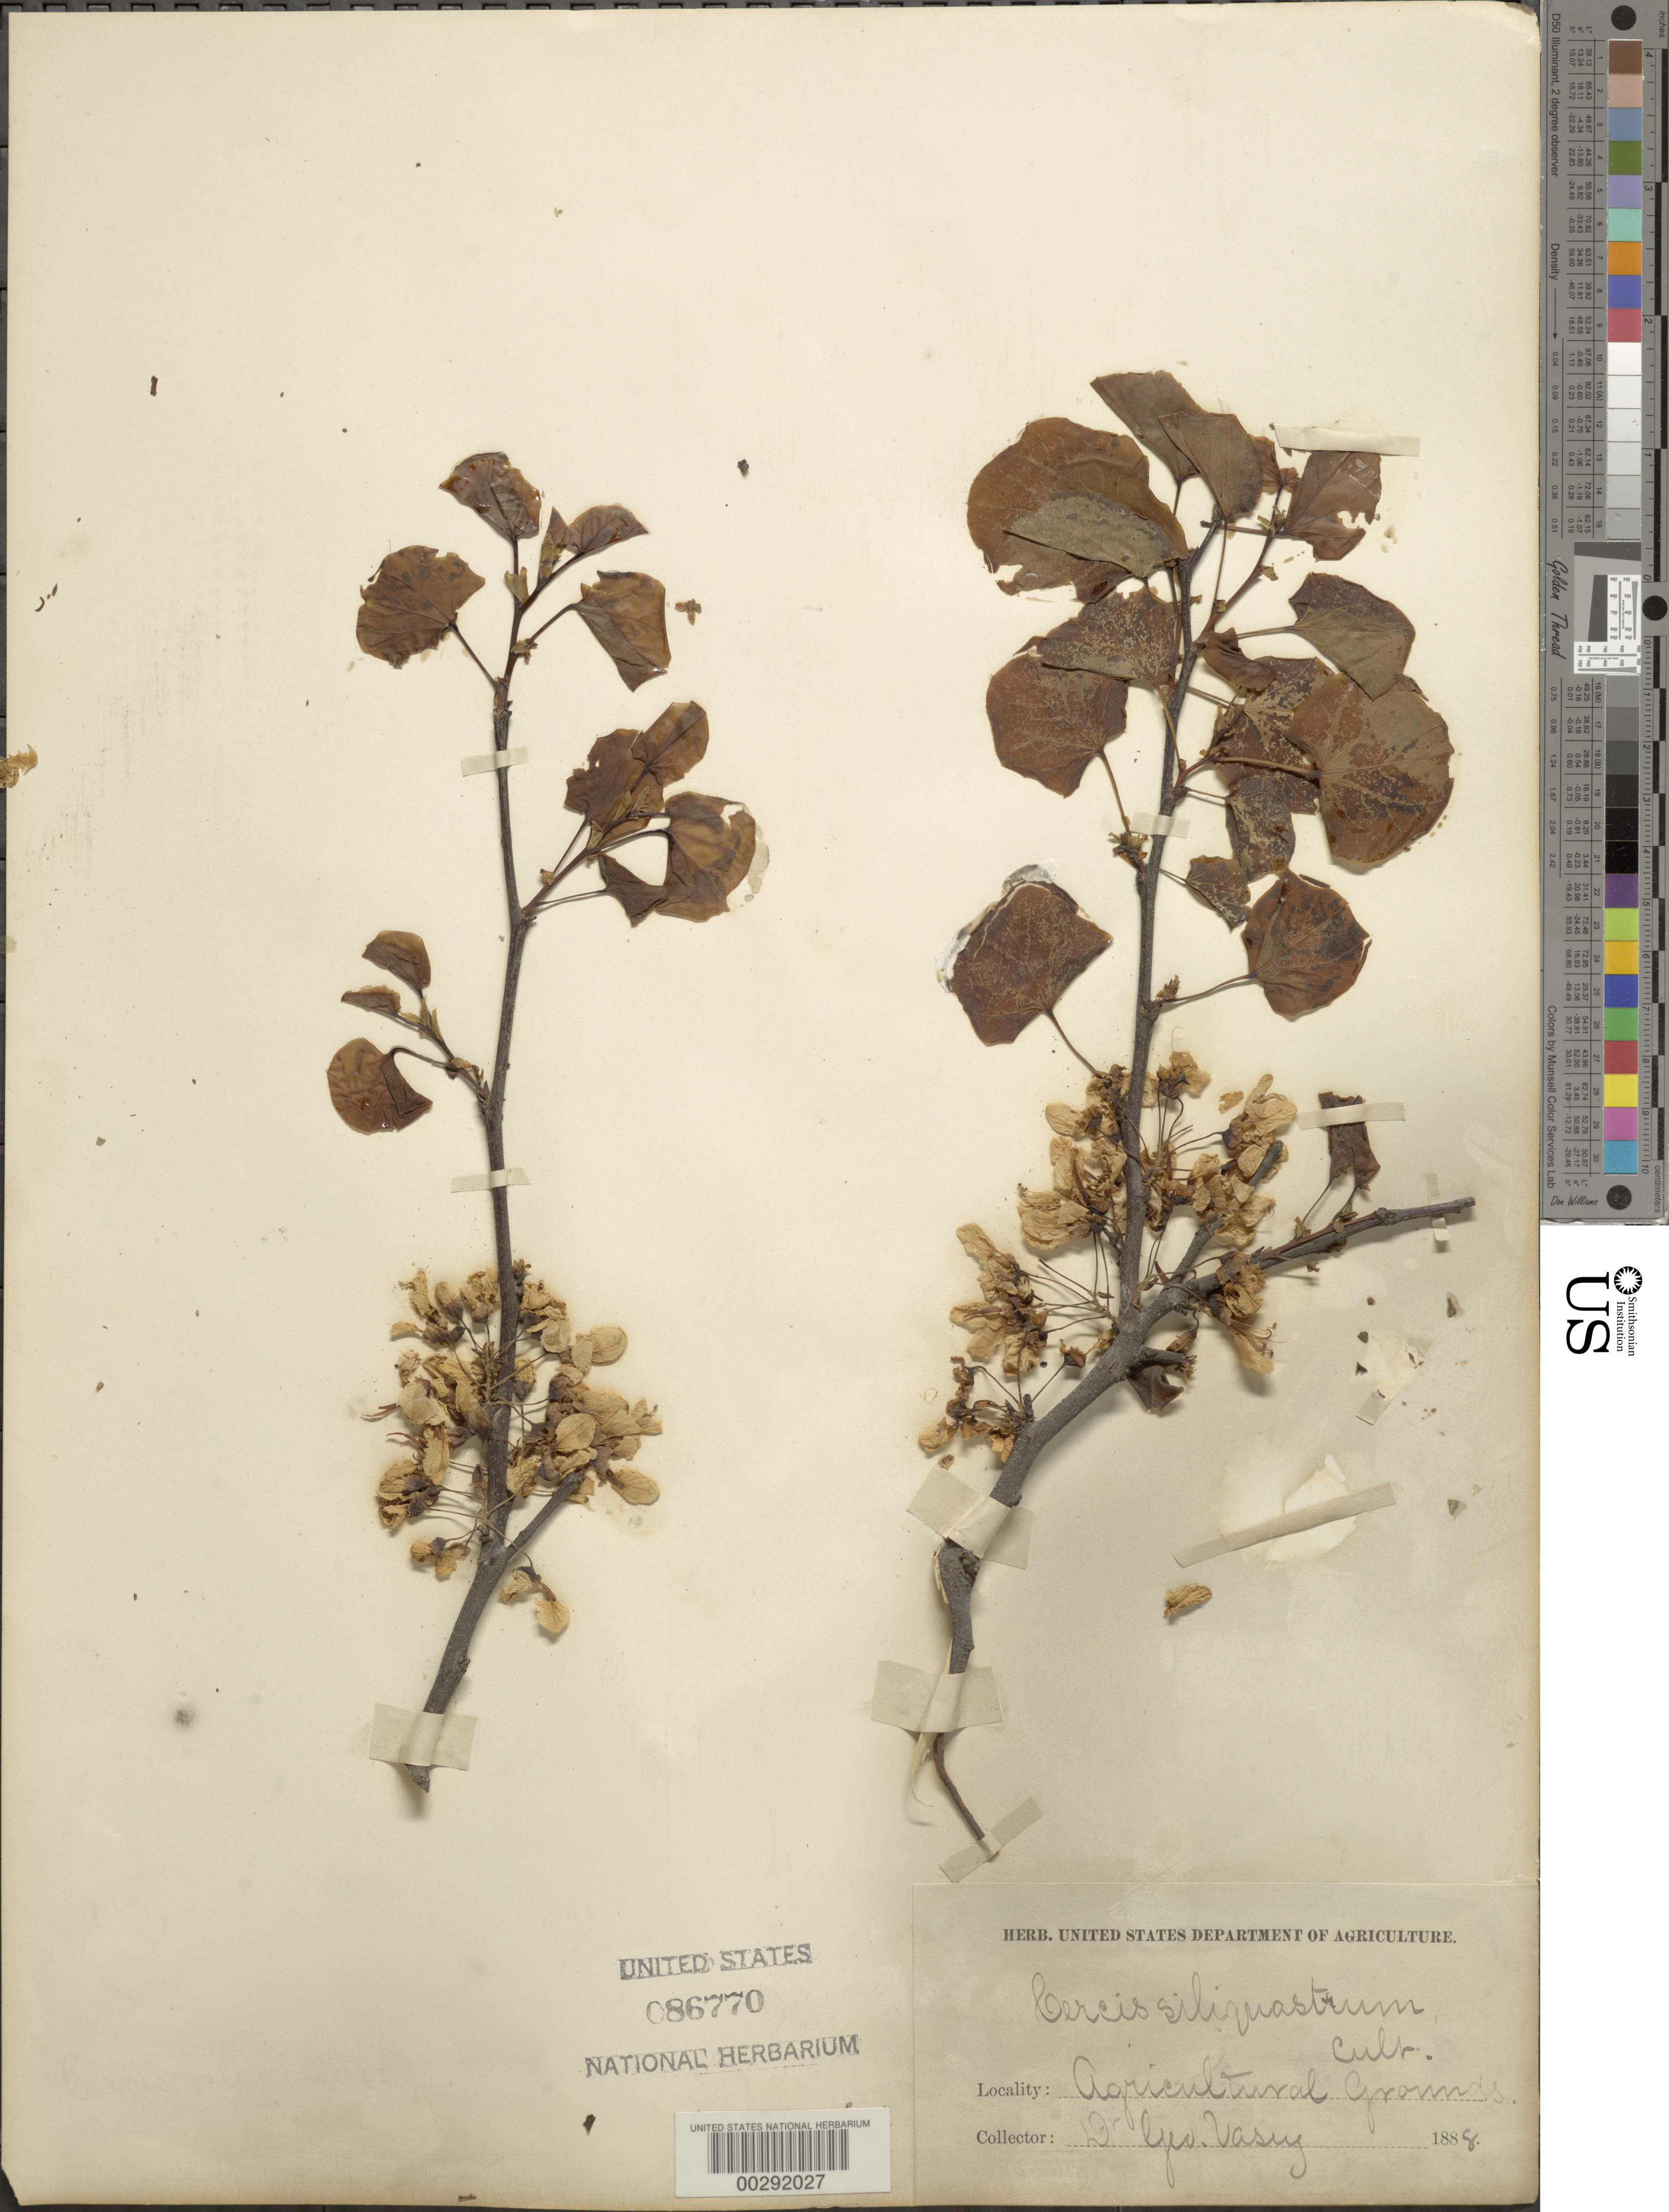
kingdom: Plantae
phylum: Tracheophyta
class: Magnoliopsida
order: Fabales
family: Fabaceae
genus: Cercis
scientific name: Cercis siliquastrum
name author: L.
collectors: G. R. Vasey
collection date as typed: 1888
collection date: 1888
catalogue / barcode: US 86770